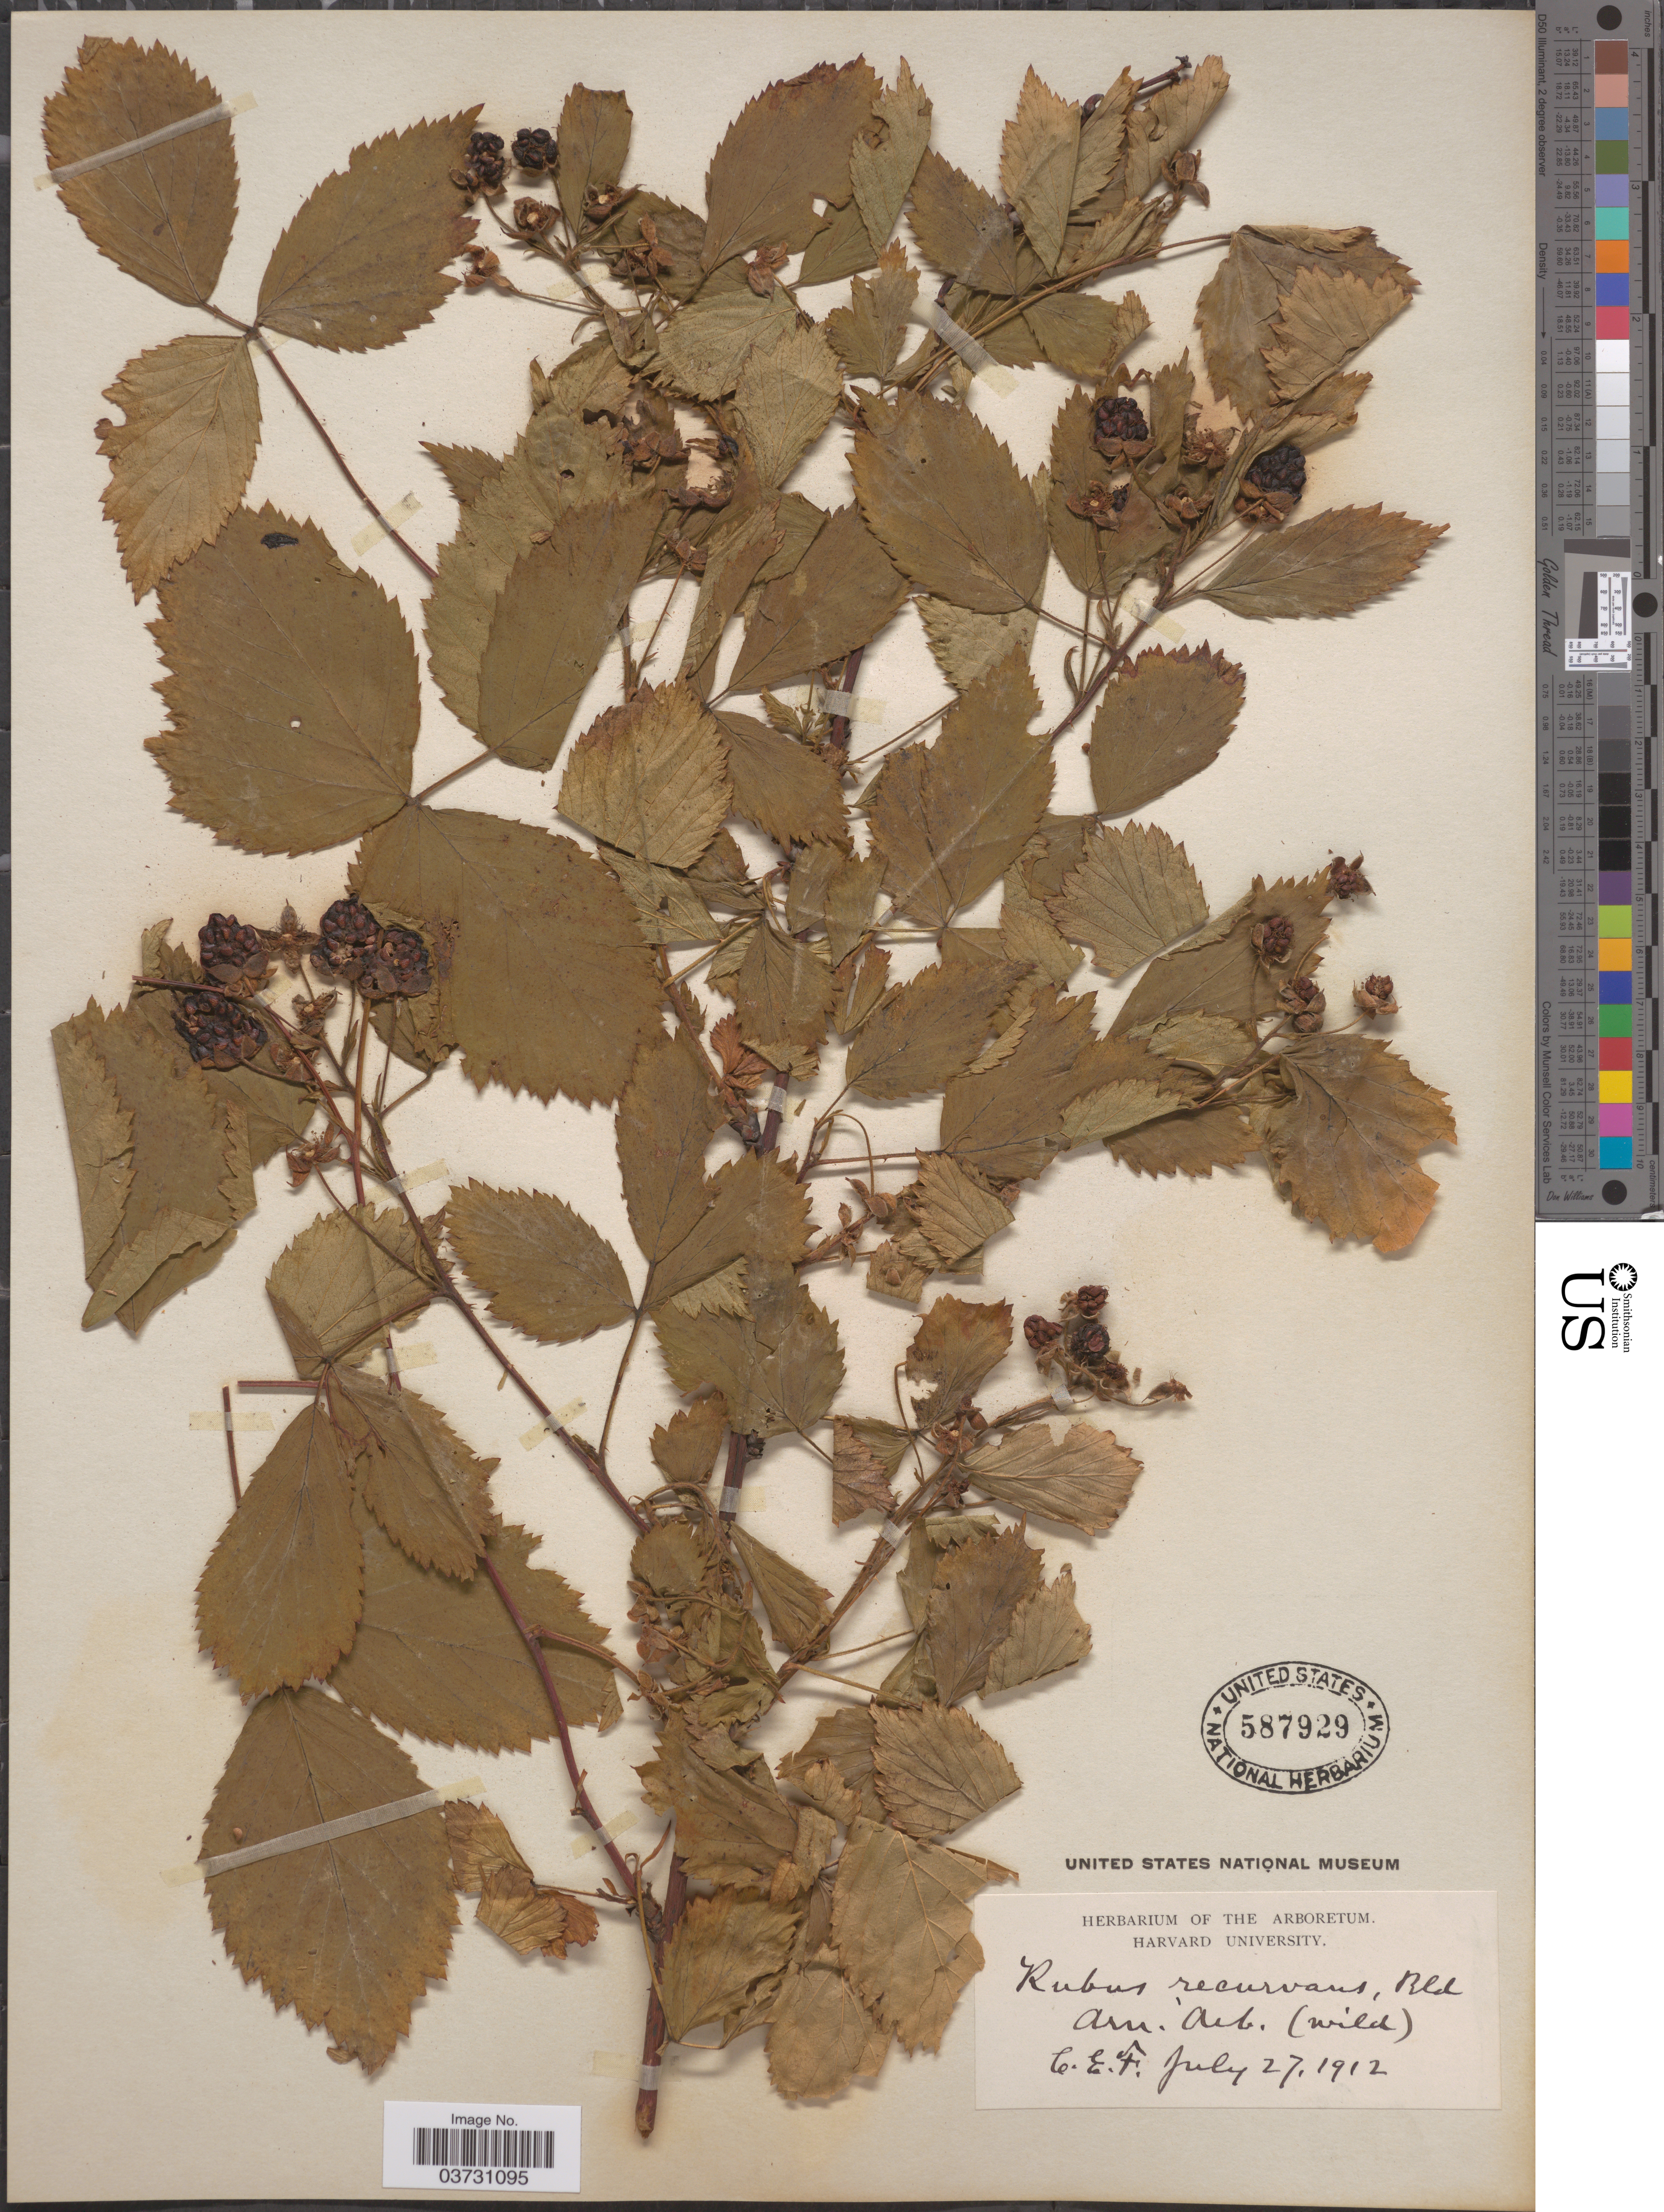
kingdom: Plantae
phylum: Tracheophyta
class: Magnoliopsida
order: Rosales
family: Rosaceae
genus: Rubus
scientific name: Rubus recurvans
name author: Blanch.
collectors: C. E. F.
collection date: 1912-07-27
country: United States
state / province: Massachusetts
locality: Arn. Arb.(wild)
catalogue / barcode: US 587929